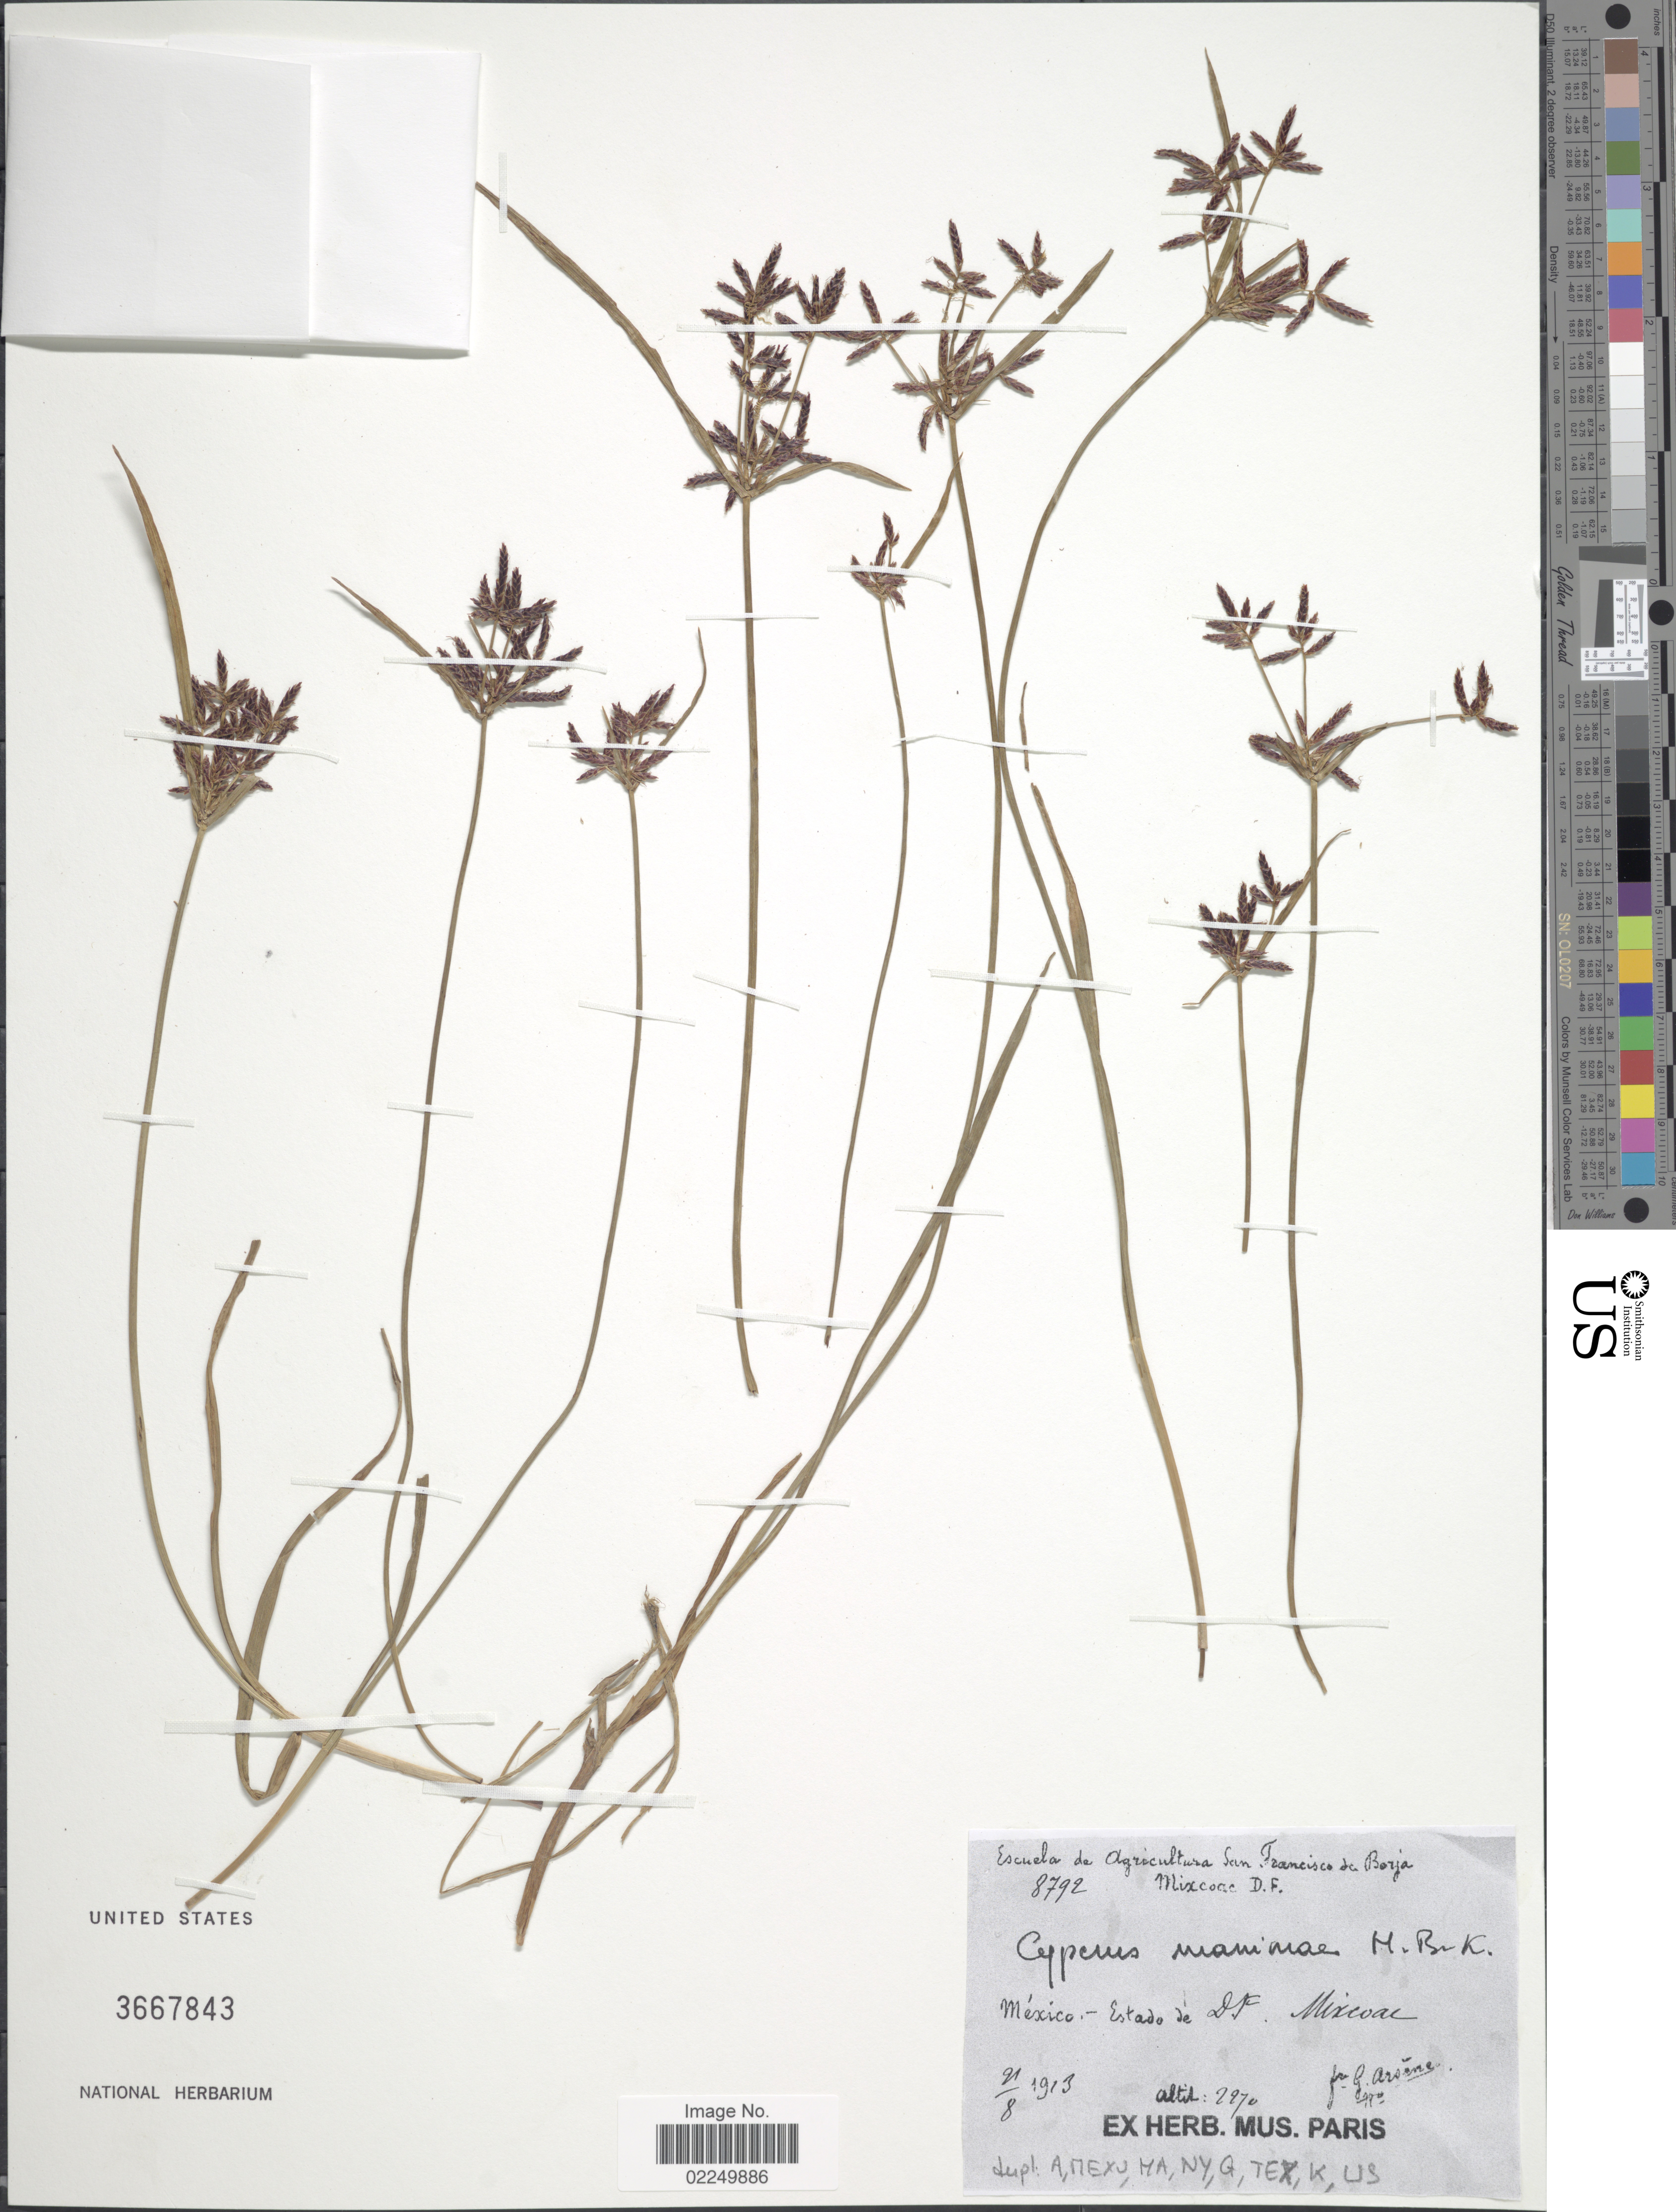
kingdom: Plantae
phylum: Tracheophyta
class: Liliopsida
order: Poales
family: Cyperaceae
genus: Cyperus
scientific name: Cyperus manimae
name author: Kunth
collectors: Bro. G. Arsène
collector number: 8792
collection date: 1913-08-21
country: Mexico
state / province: Distrito Federal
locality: Escuela de Agricultura San Francisco de Borja, Mixcoa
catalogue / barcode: US 3667843